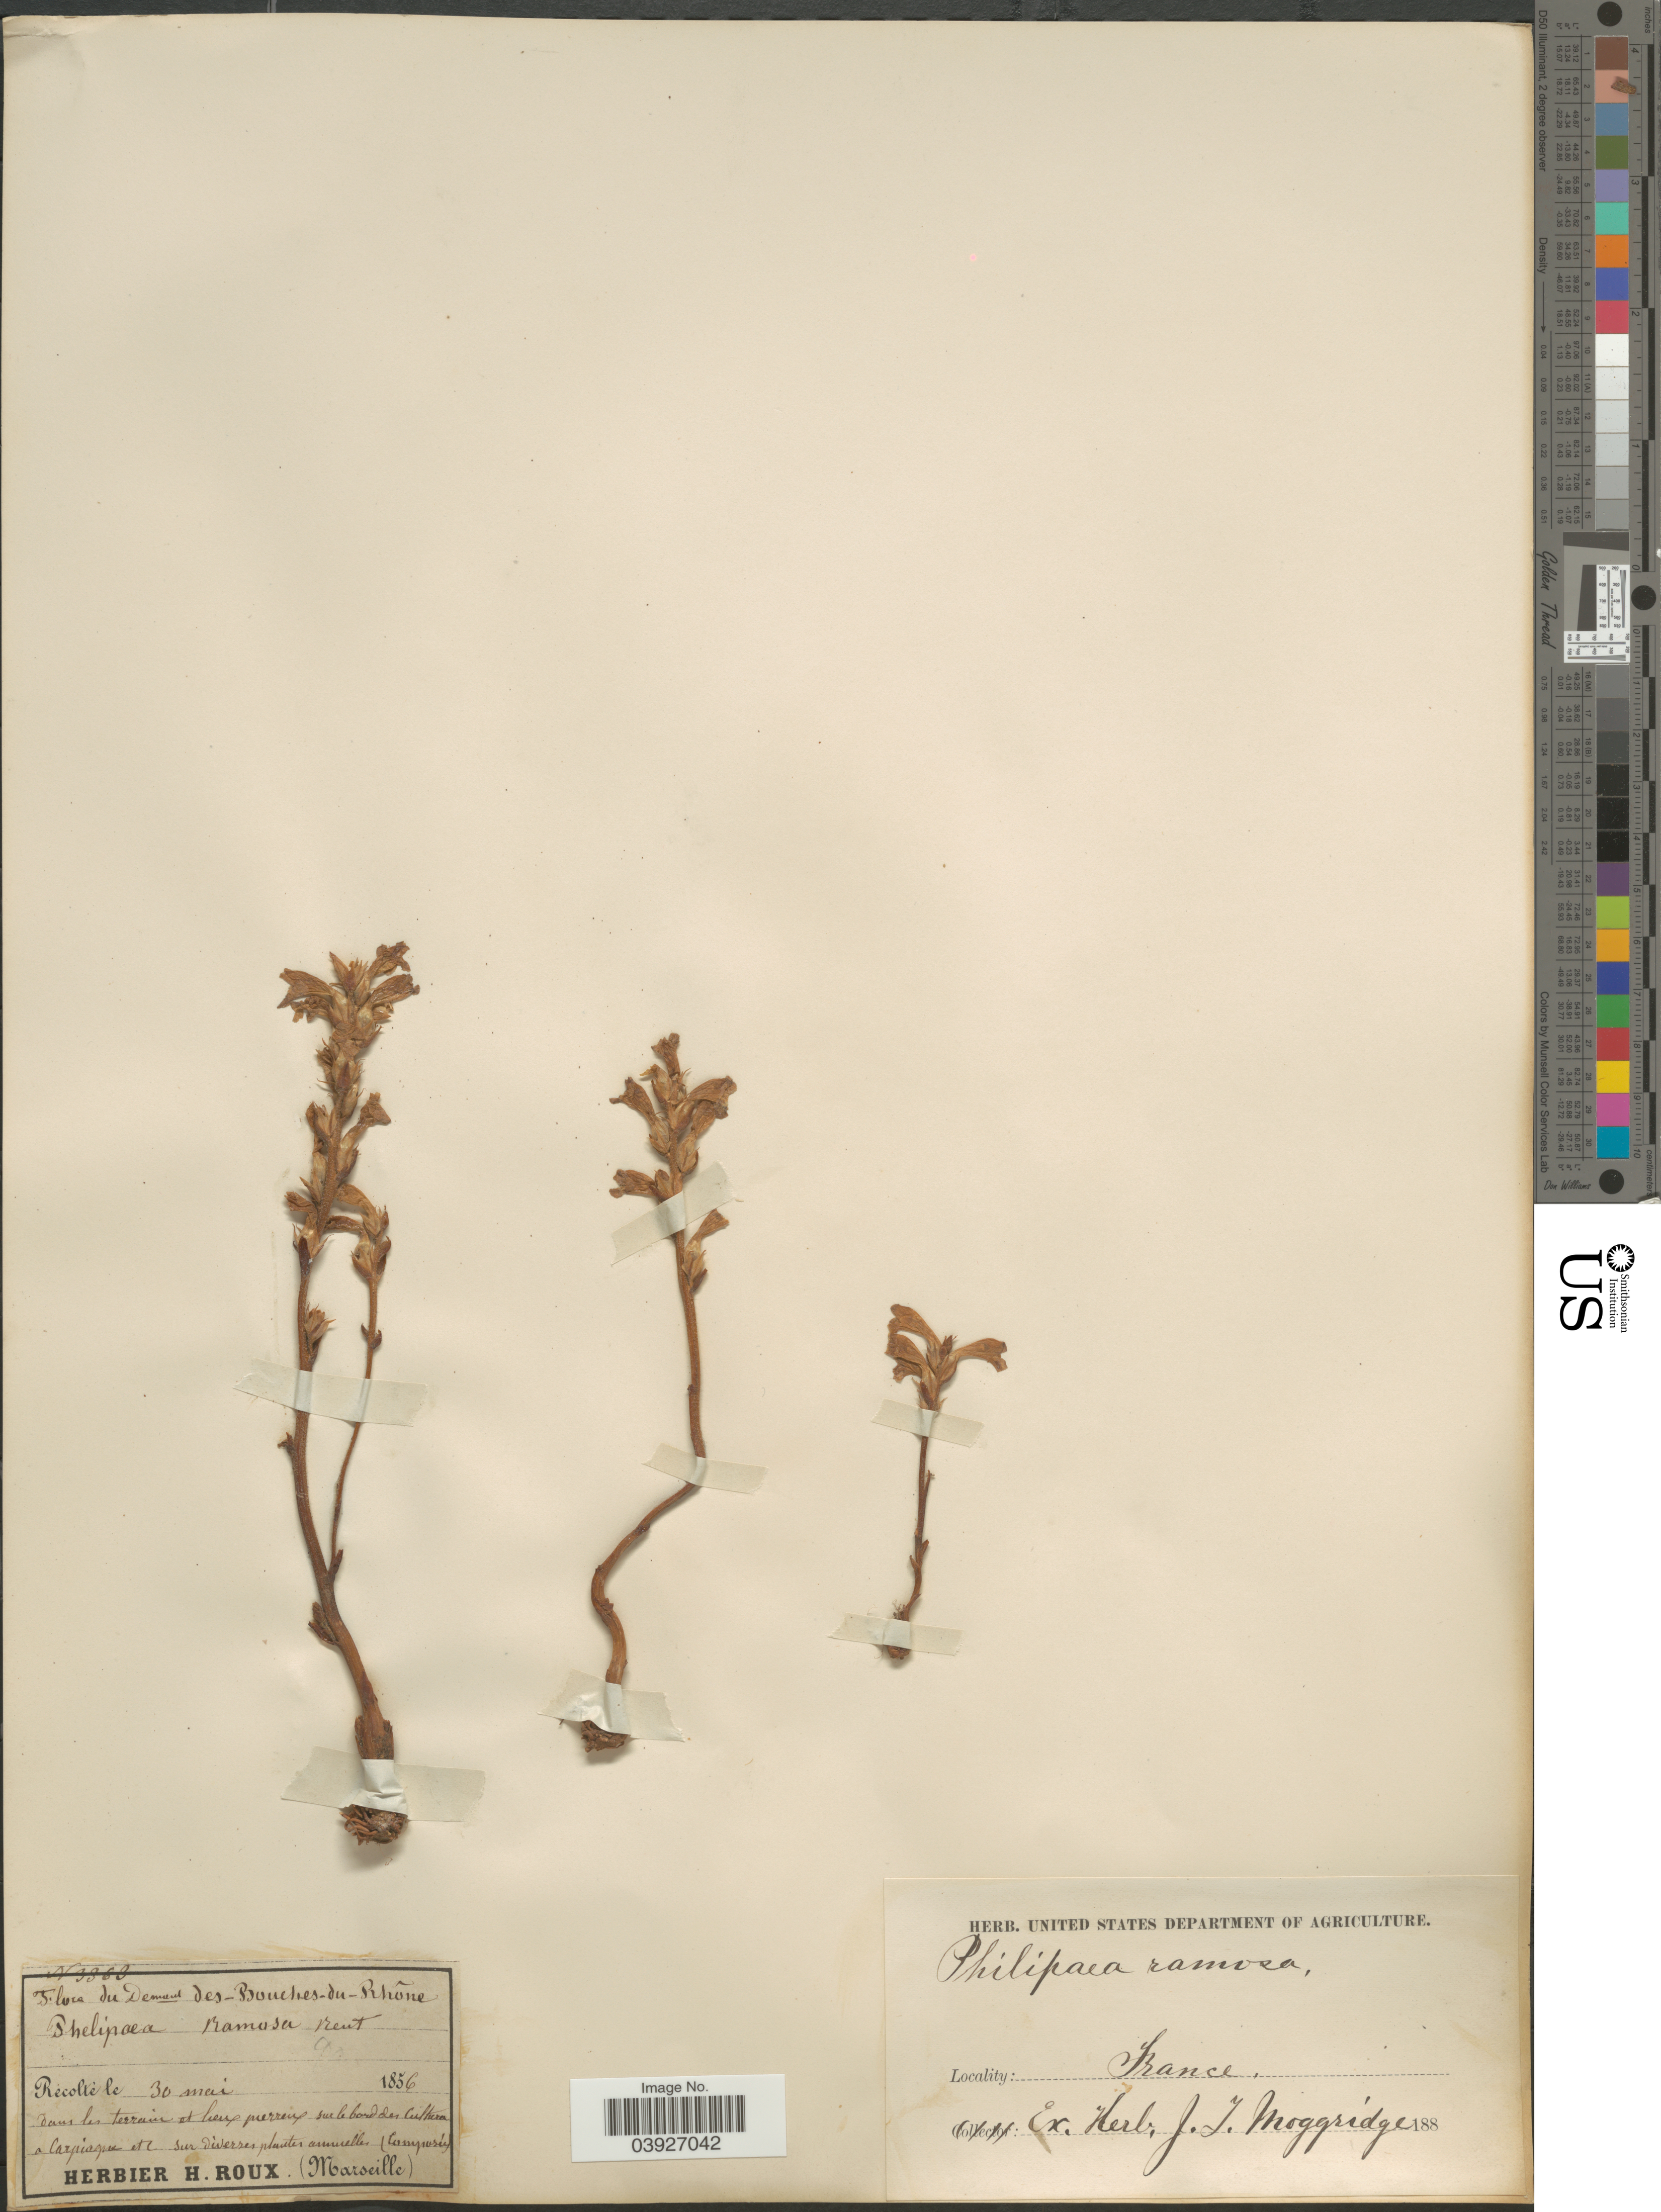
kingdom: Plantae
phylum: Tracheophyta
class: Magnoliopsida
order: Lamiales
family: Orobanchaceae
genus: Orobanche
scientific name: Orobanche ramosa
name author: L.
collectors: ex Herb. H. Roux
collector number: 3363*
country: France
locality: Dans les terrain et henp pierrenp sur le bord des Cultura a Carpiagne etc sur diverses plantes annuelles (Canymsú).